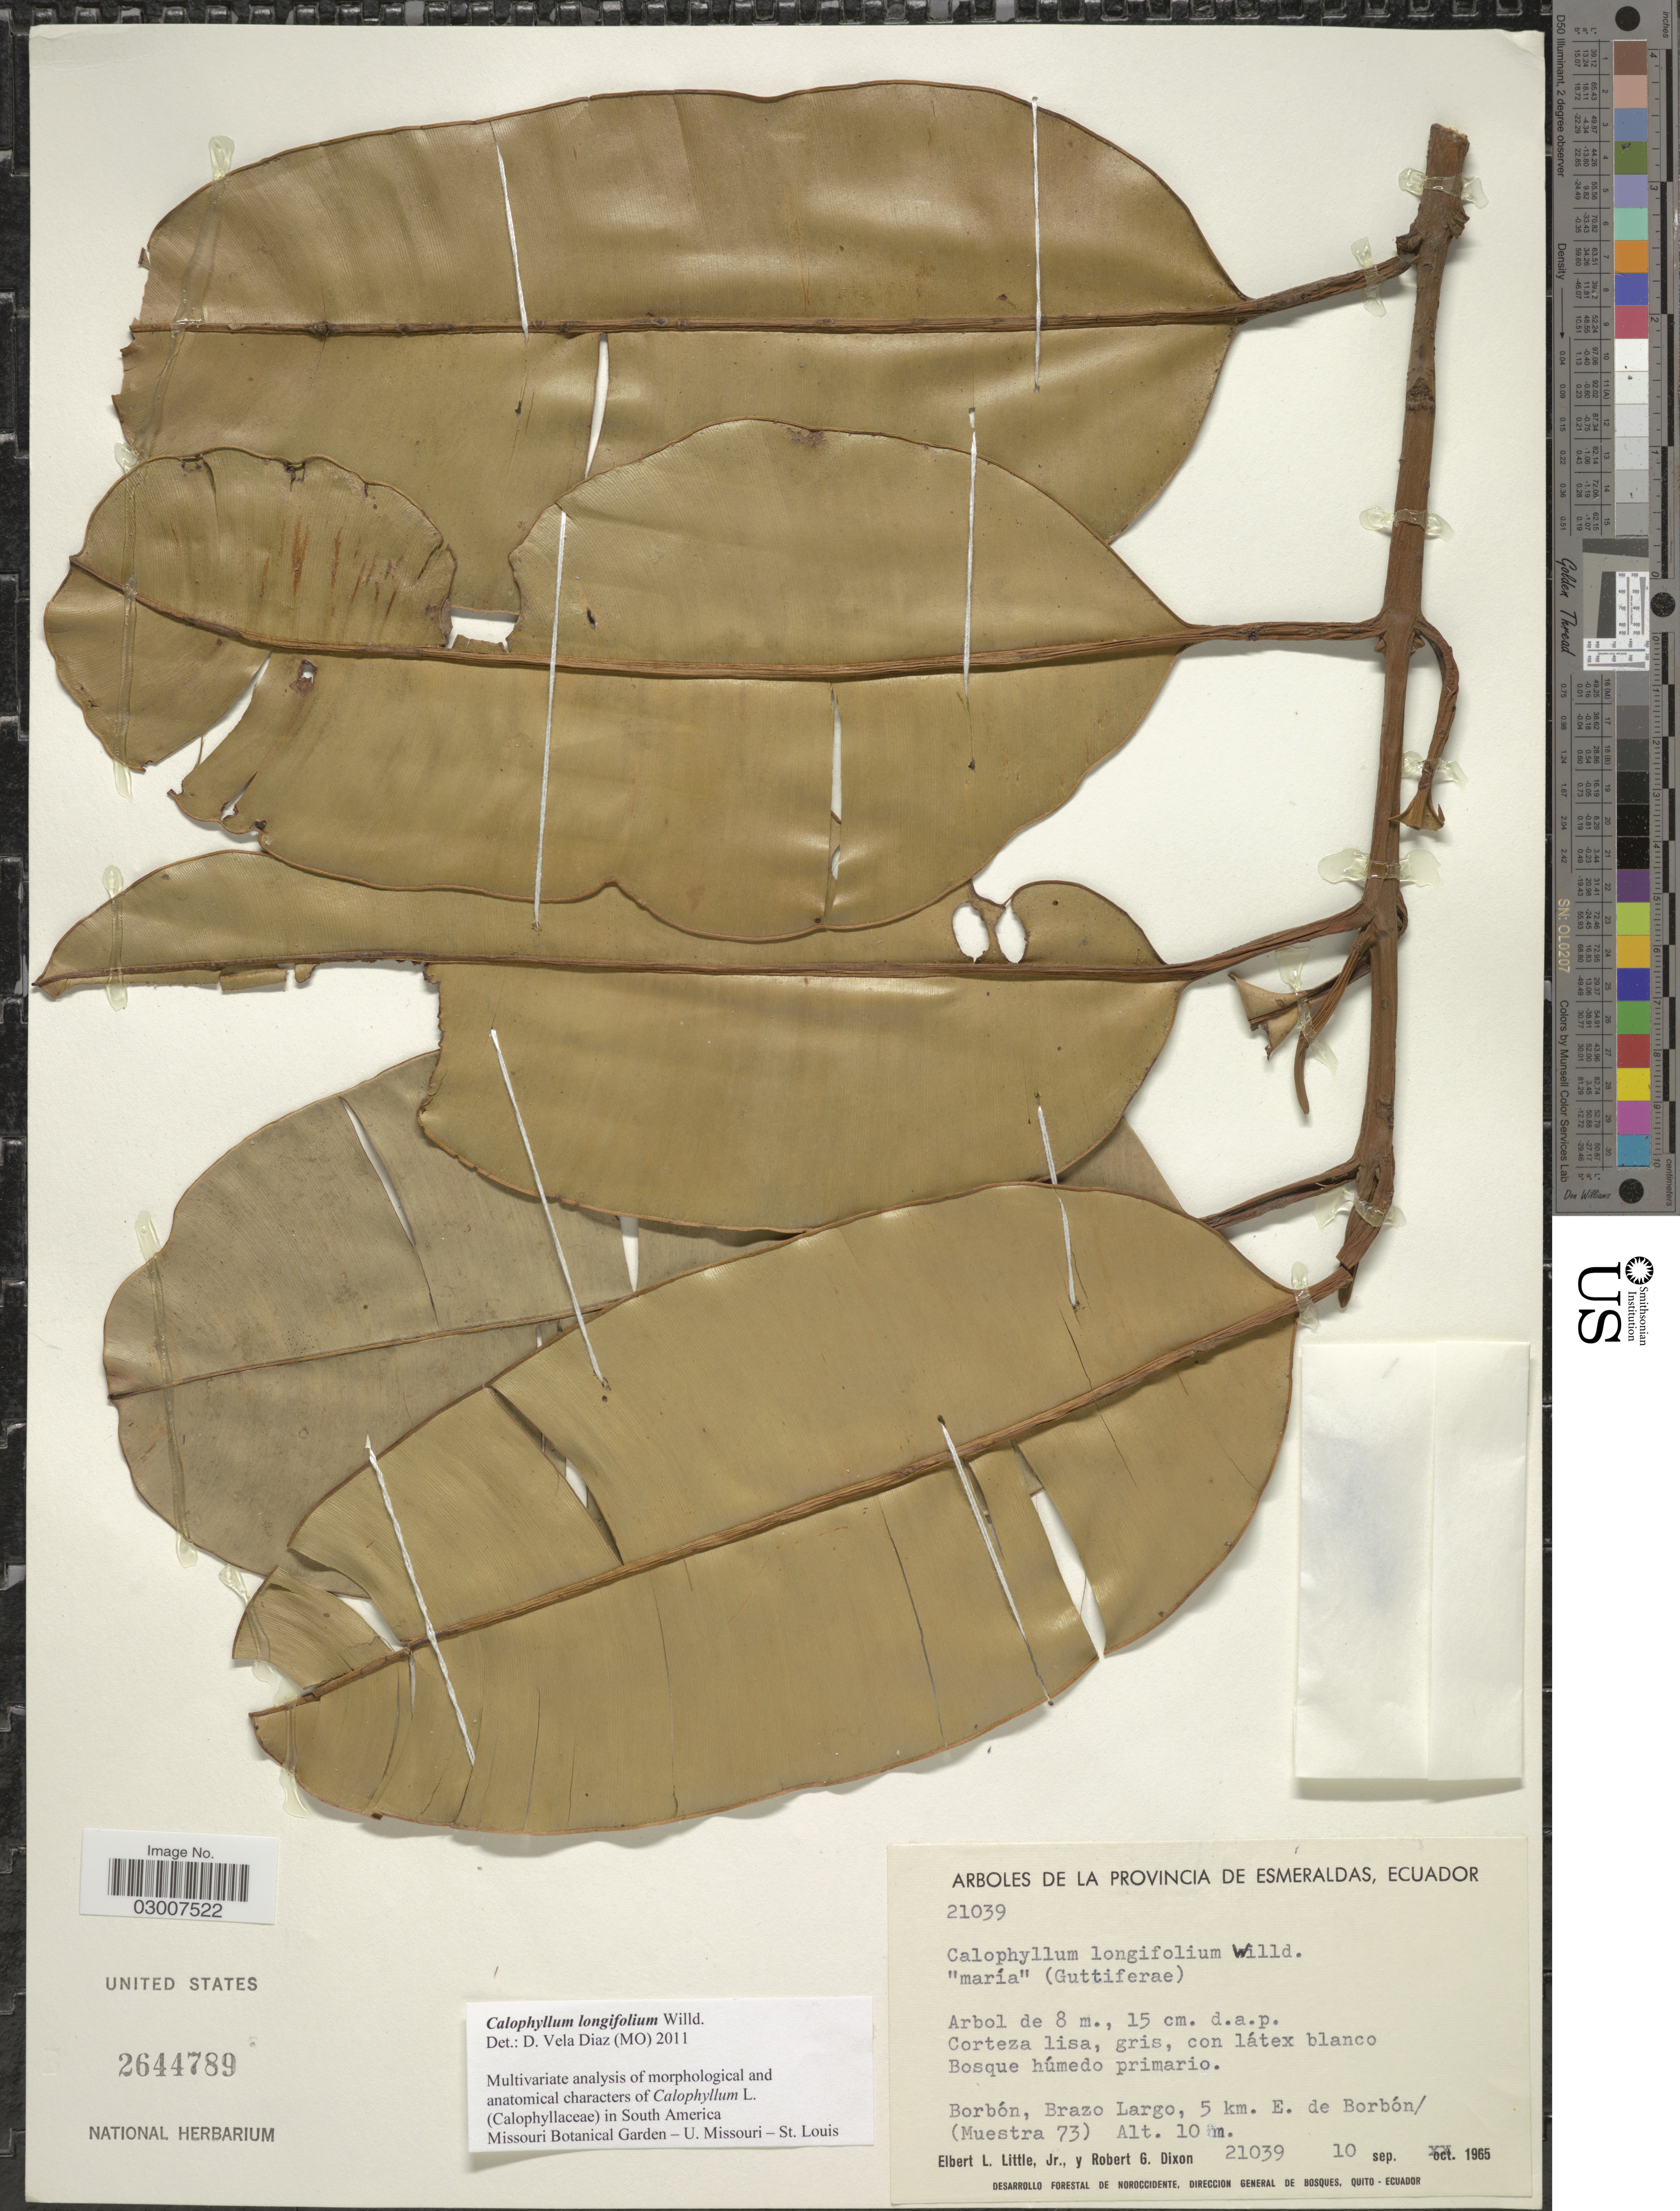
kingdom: Plantae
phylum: Tracheophyta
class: Magnoliopsida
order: Malpighiales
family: Calophyllaceae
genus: Calophyllum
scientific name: Calophyllum longifolium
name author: Willd.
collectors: E. L. Little & R. G. Dixon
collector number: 21039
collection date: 1965-09-10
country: Ecuador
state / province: Esmeraldas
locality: Borbón, Brazo Largo, 5 km. E. de Borbón/(Muestra 73).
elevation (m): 10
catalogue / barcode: US 2644789